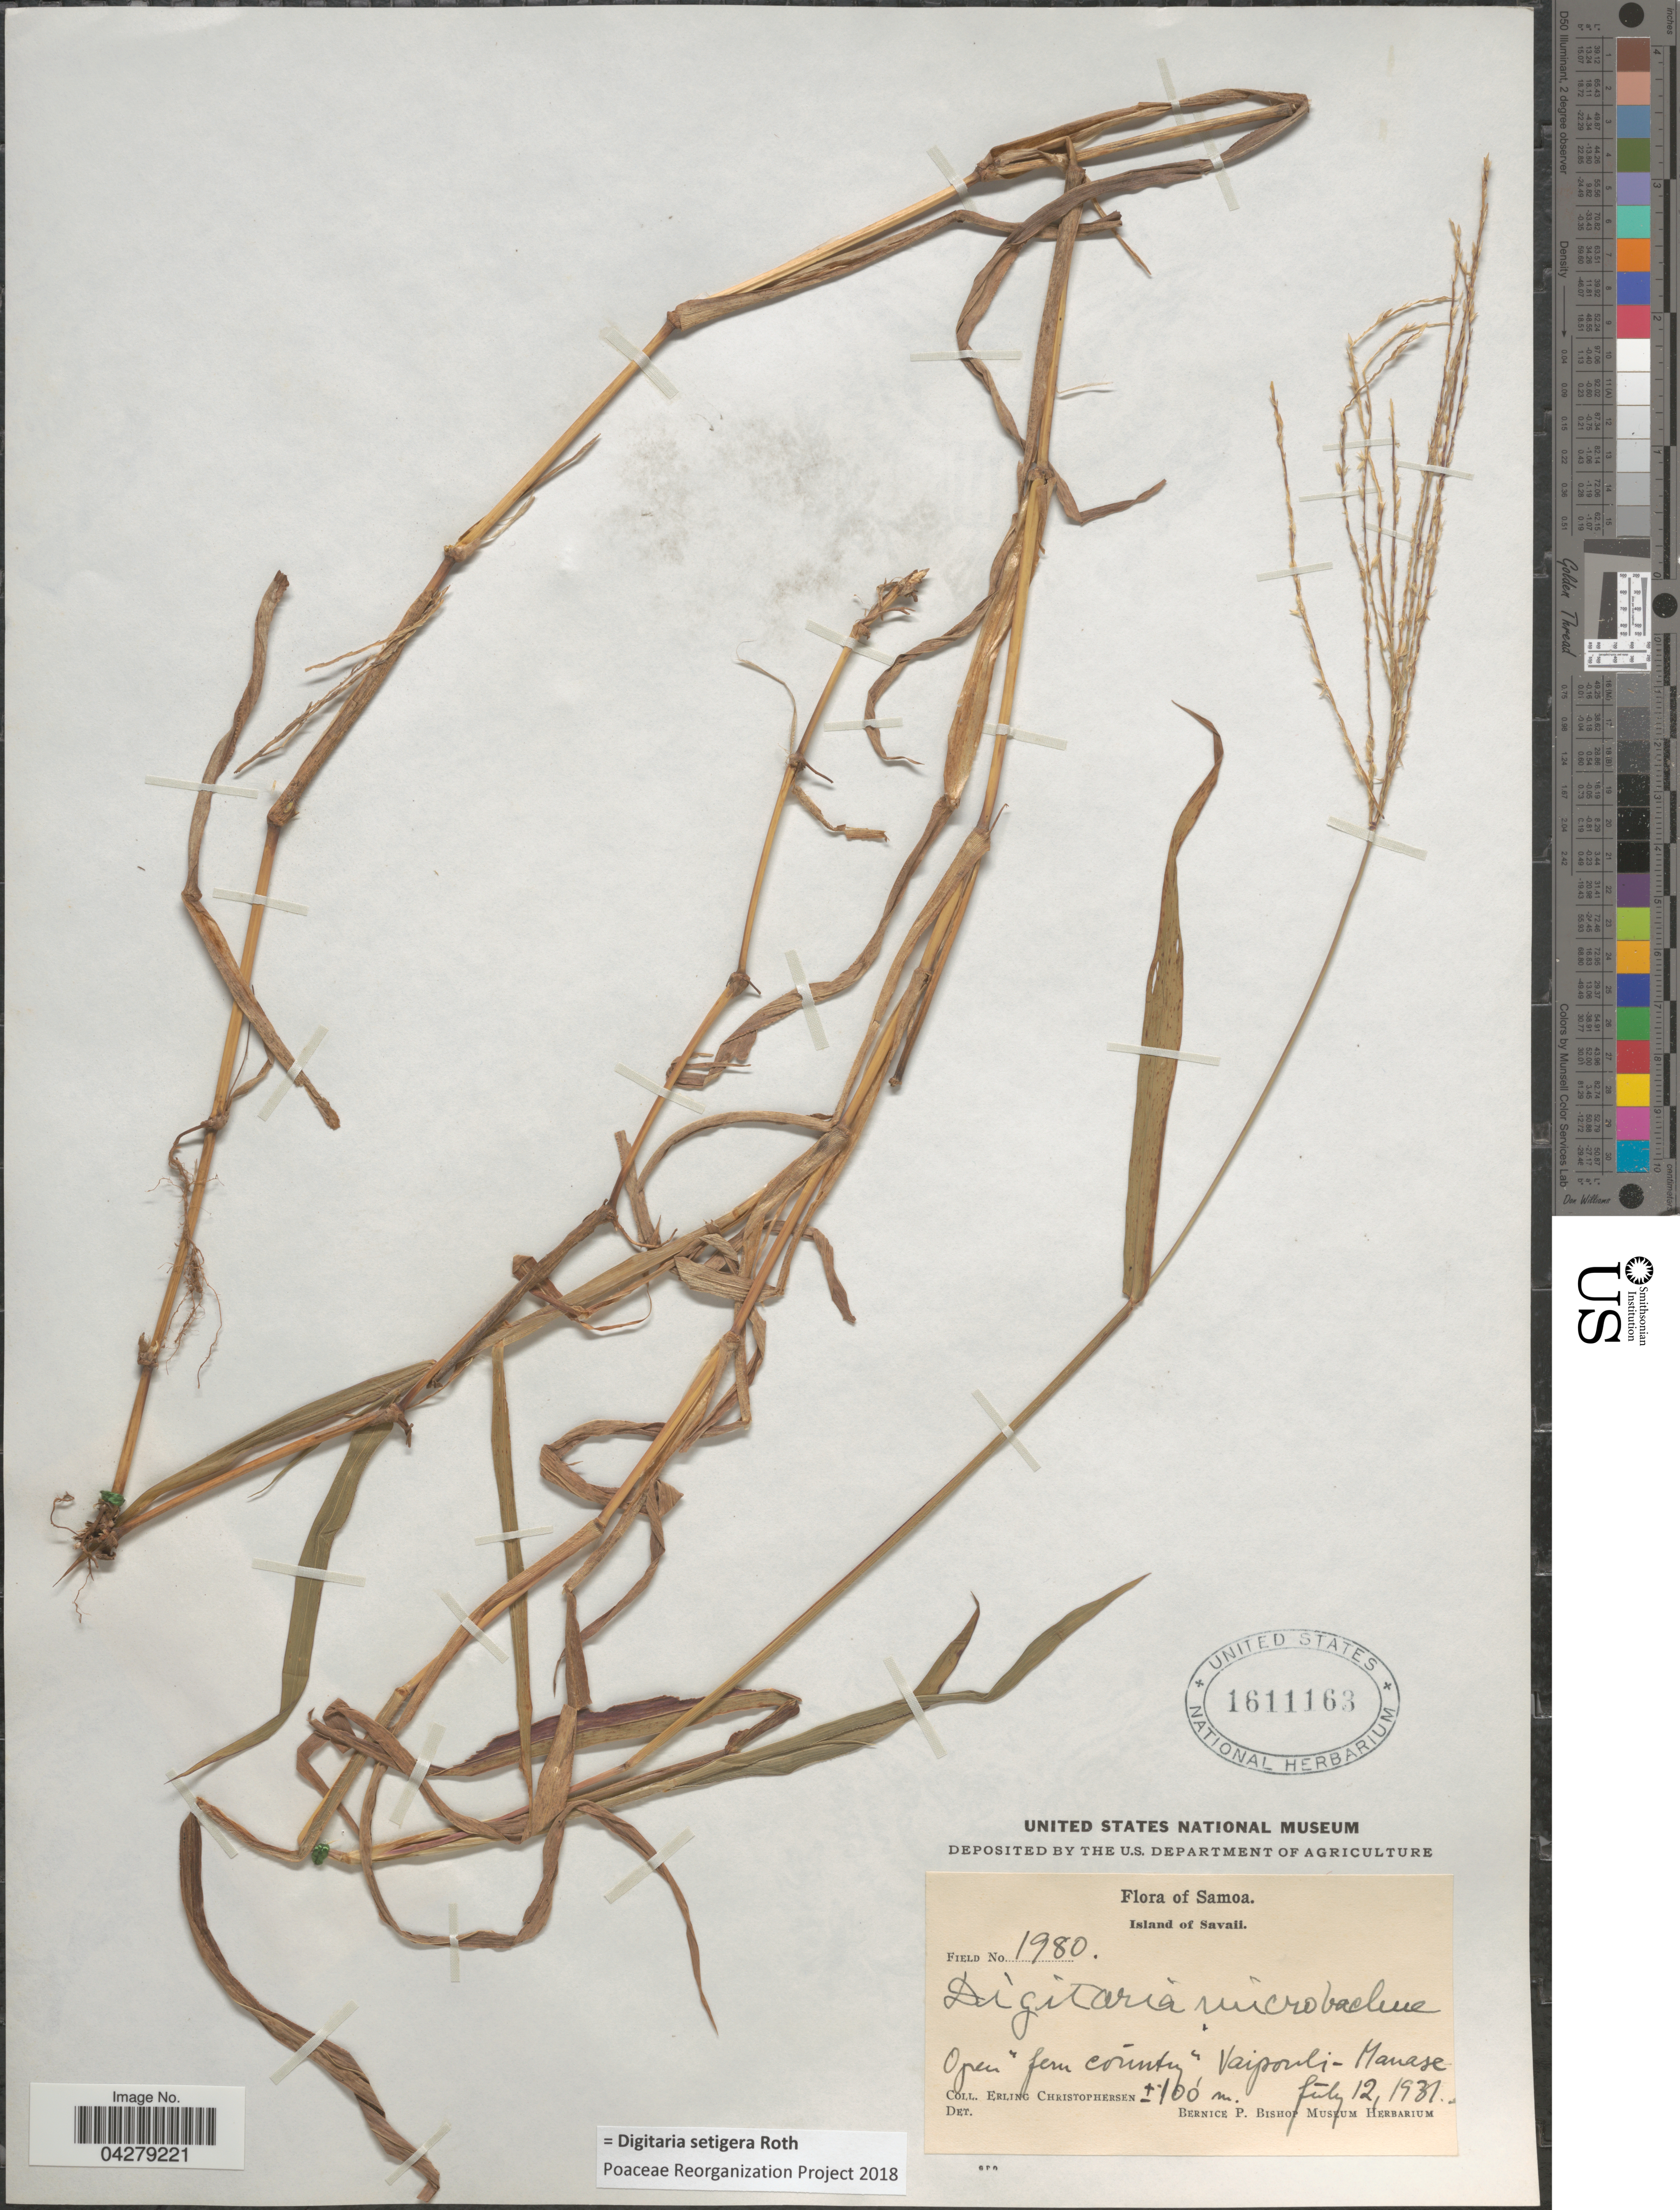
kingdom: Plantae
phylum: Tracheophyta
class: Liliopsida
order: Poales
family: Poaceae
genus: Digitaria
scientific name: Digitaria setigera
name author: Roth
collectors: E. Christophersen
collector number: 1980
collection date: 1931-07-12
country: Samoa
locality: Samoa. Island of Savaii. Open fern county "Vaipouli- Manase".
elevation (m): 160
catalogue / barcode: US 1611163